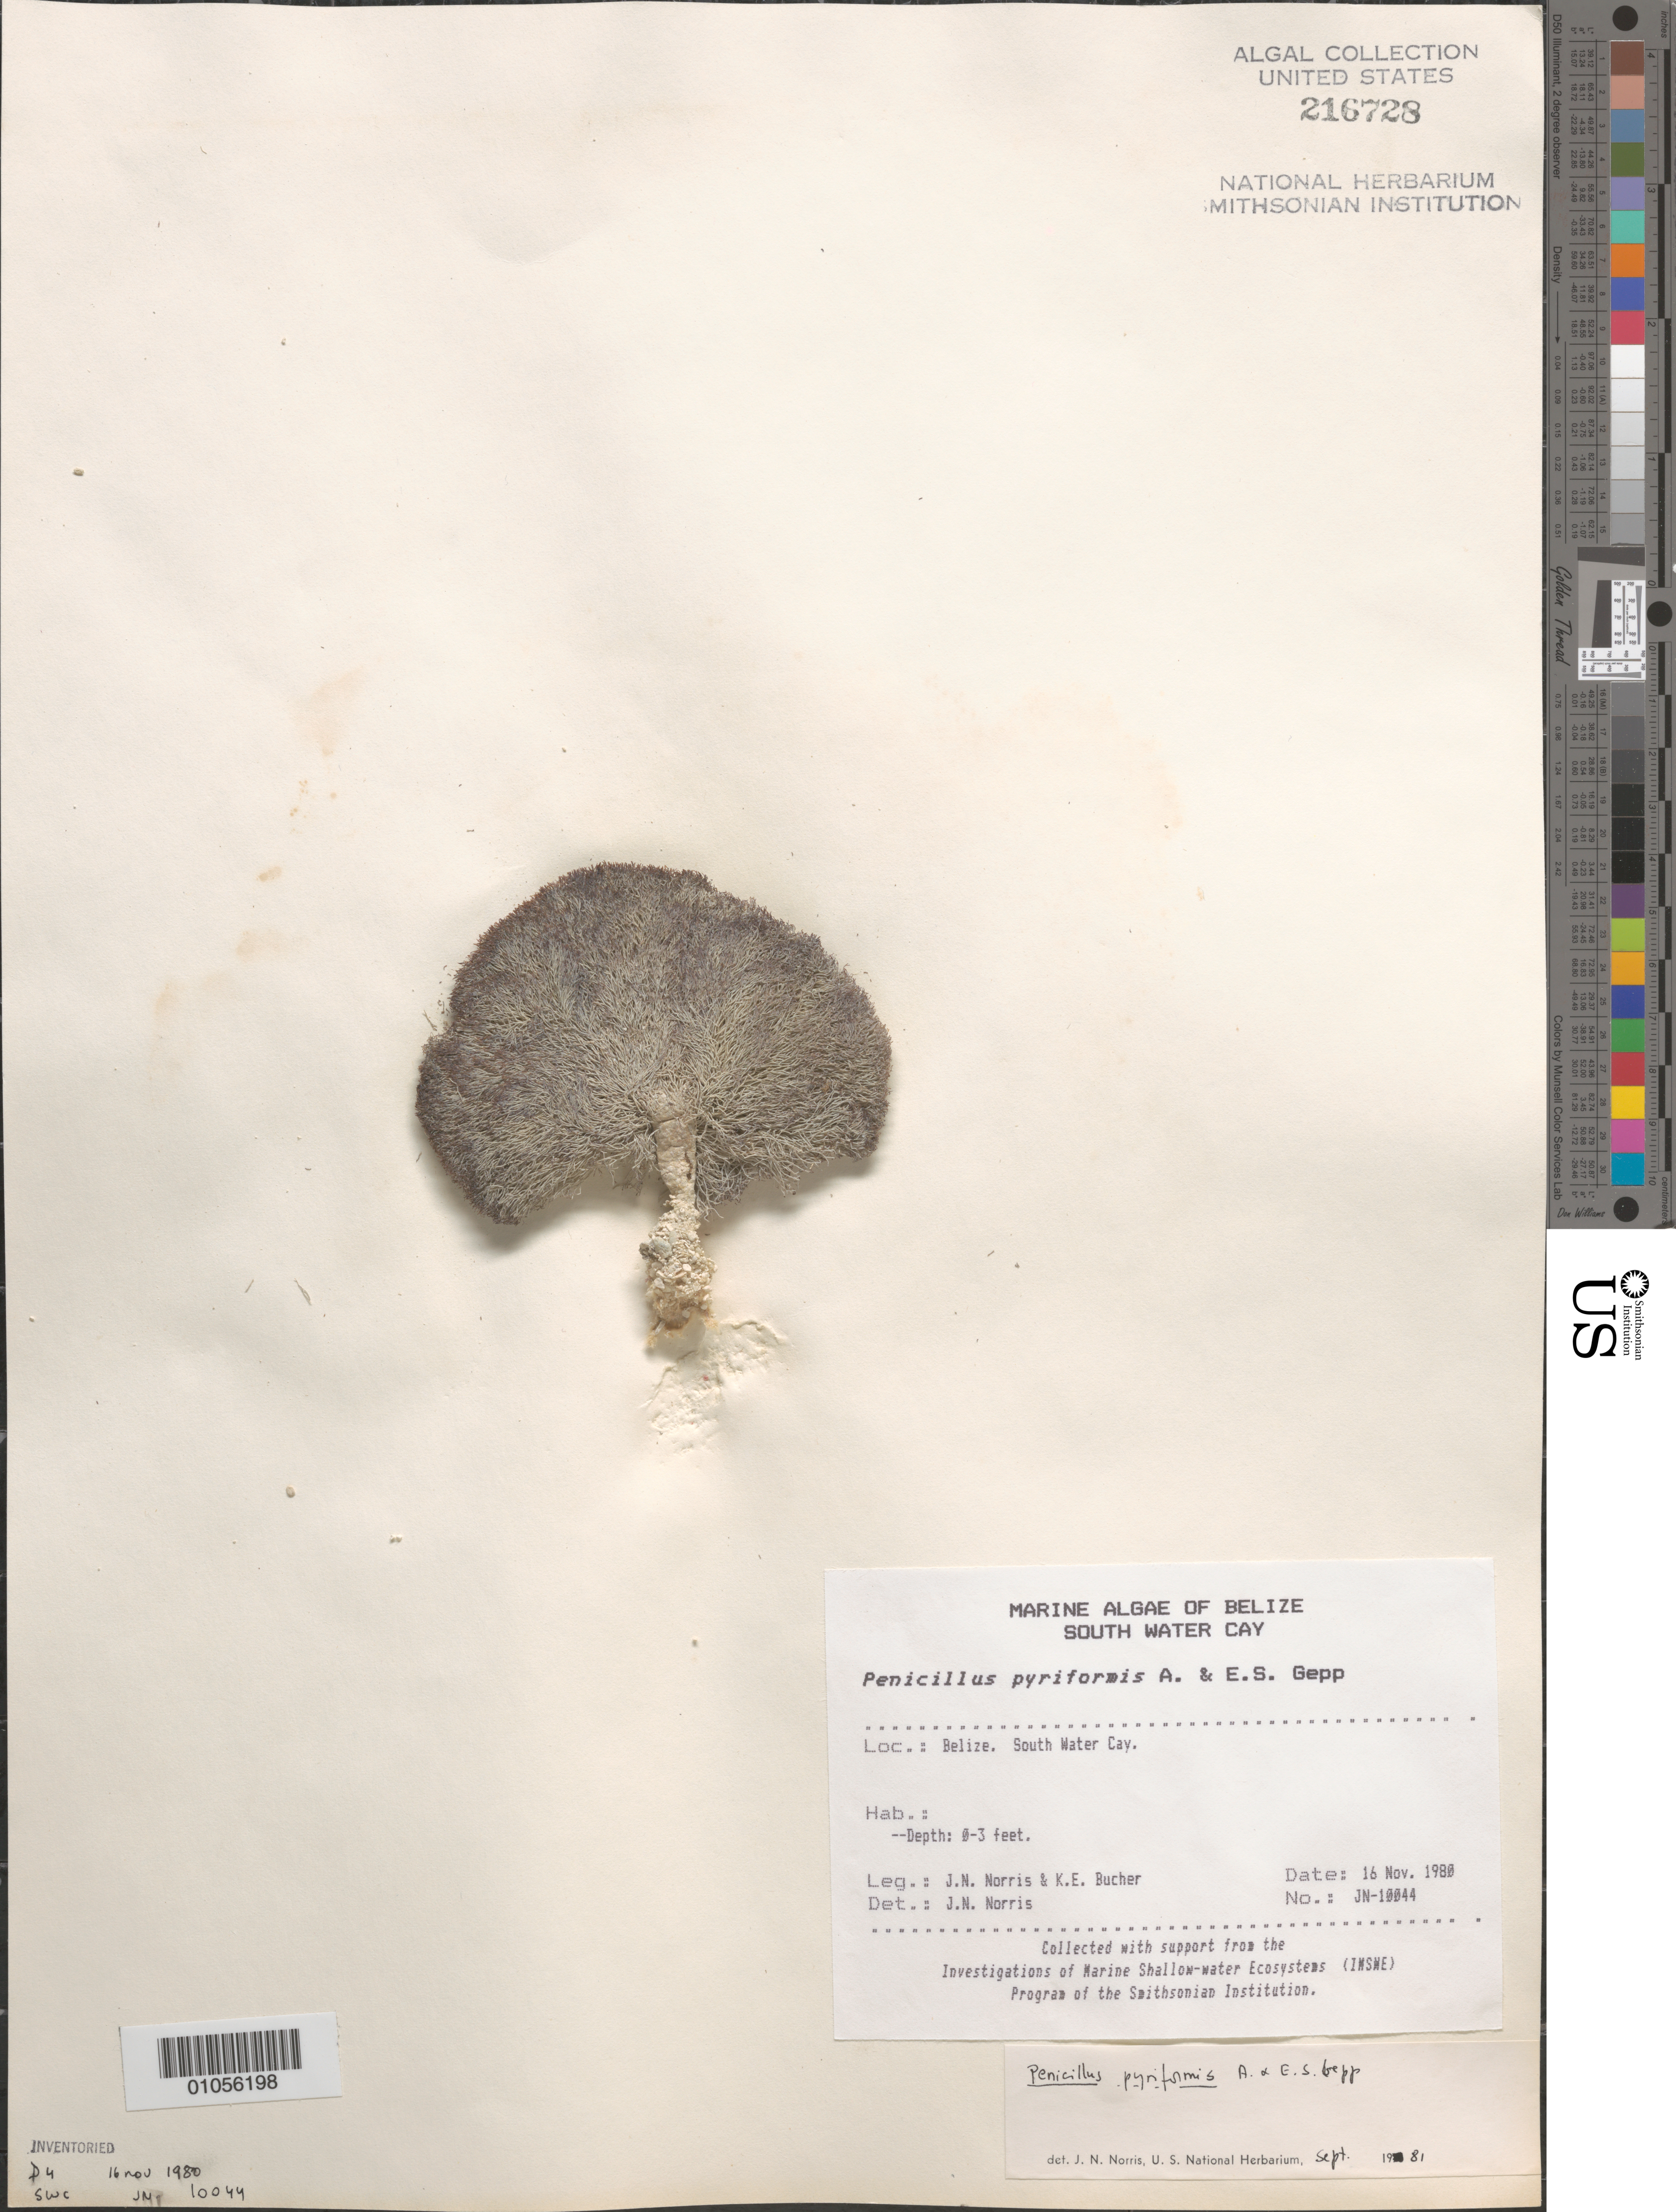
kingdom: Plantae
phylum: Chlorophyta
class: Ulvophyceae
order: Bryopsidales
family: Udoteaceae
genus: Penicillus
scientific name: Penicillus pyriformis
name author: A. Gepp & E. Gepp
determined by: Norris, James N.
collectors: J. N. Norris & K. E. Bucher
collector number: JN-10044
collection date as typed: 16 Nov 1980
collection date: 1980-11-16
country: Belize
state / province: Stann Creek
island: South Water Cay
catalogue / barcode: US 216728